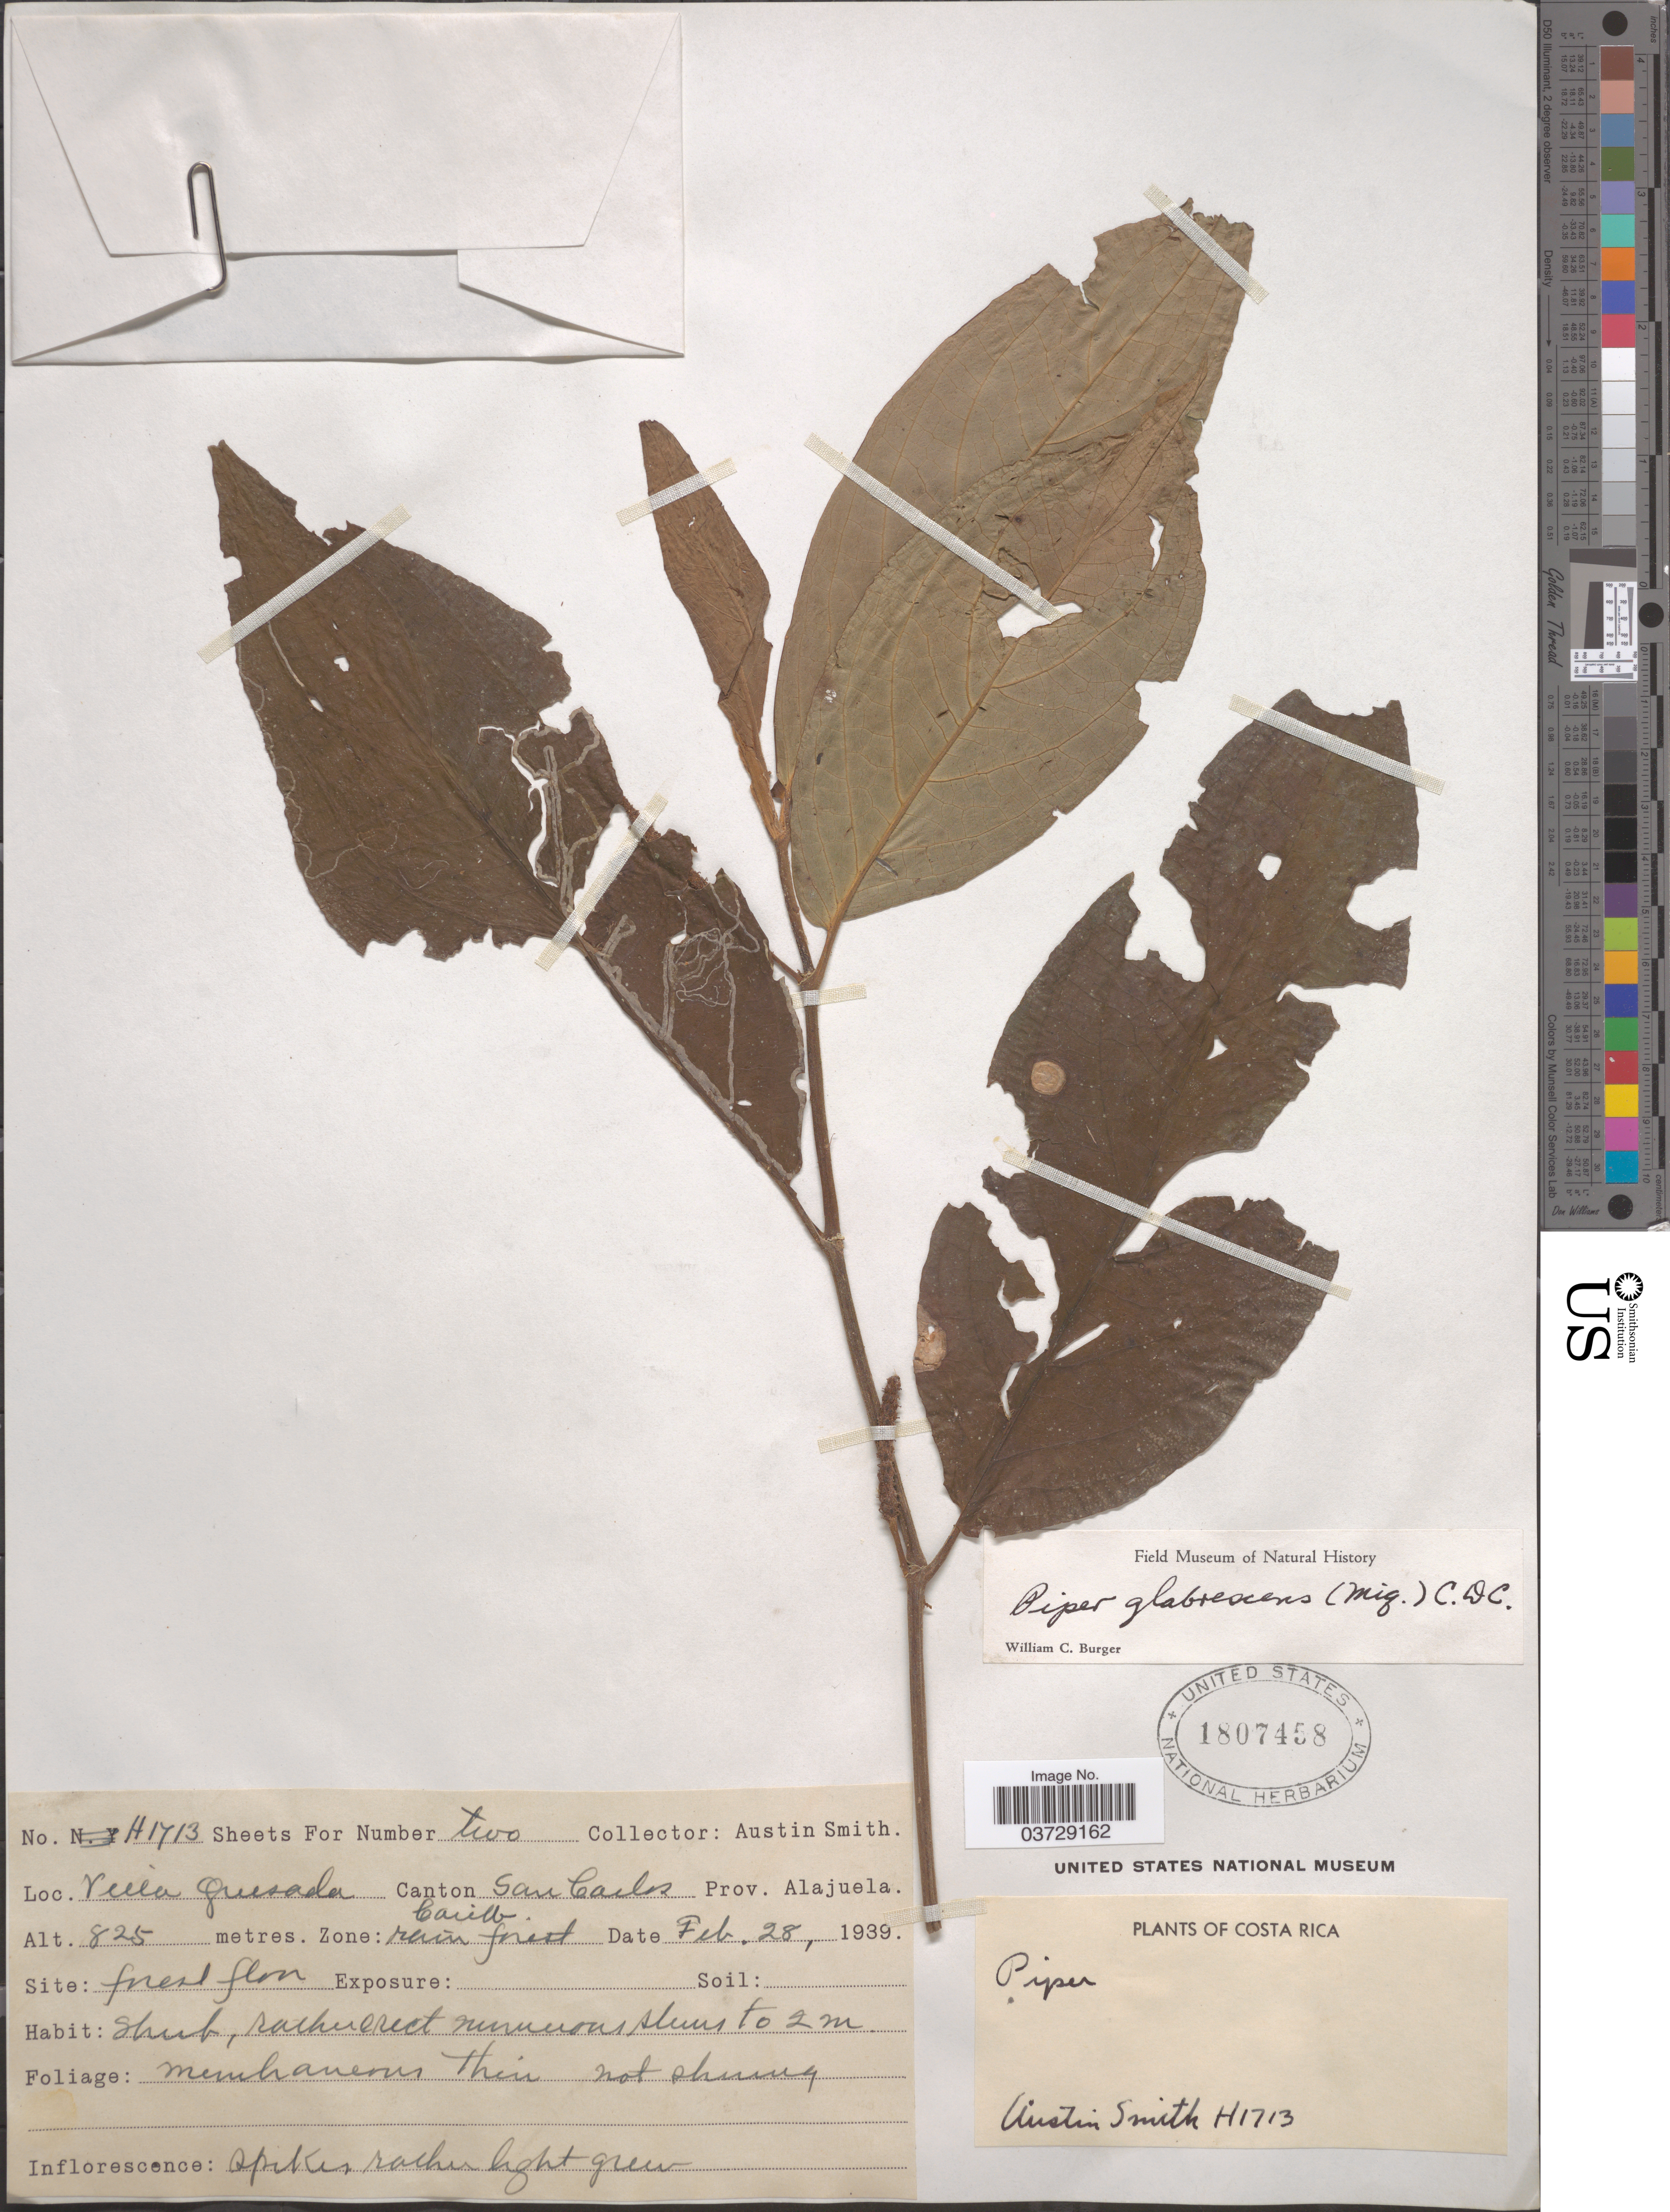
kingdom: Plantae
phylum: Tracheophyta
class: Magnoliopsida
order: Piperales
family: Piperaceae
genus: Piper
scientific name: Piper glabrescens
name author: (Miq.) C. DC.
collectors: Aust P. Smith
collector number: H1713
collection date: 1939-02-28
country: Costa Rica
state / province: Alajuela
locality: Villa Quesada, Canton San Carlos.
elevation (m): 825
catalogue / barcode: US 1807458